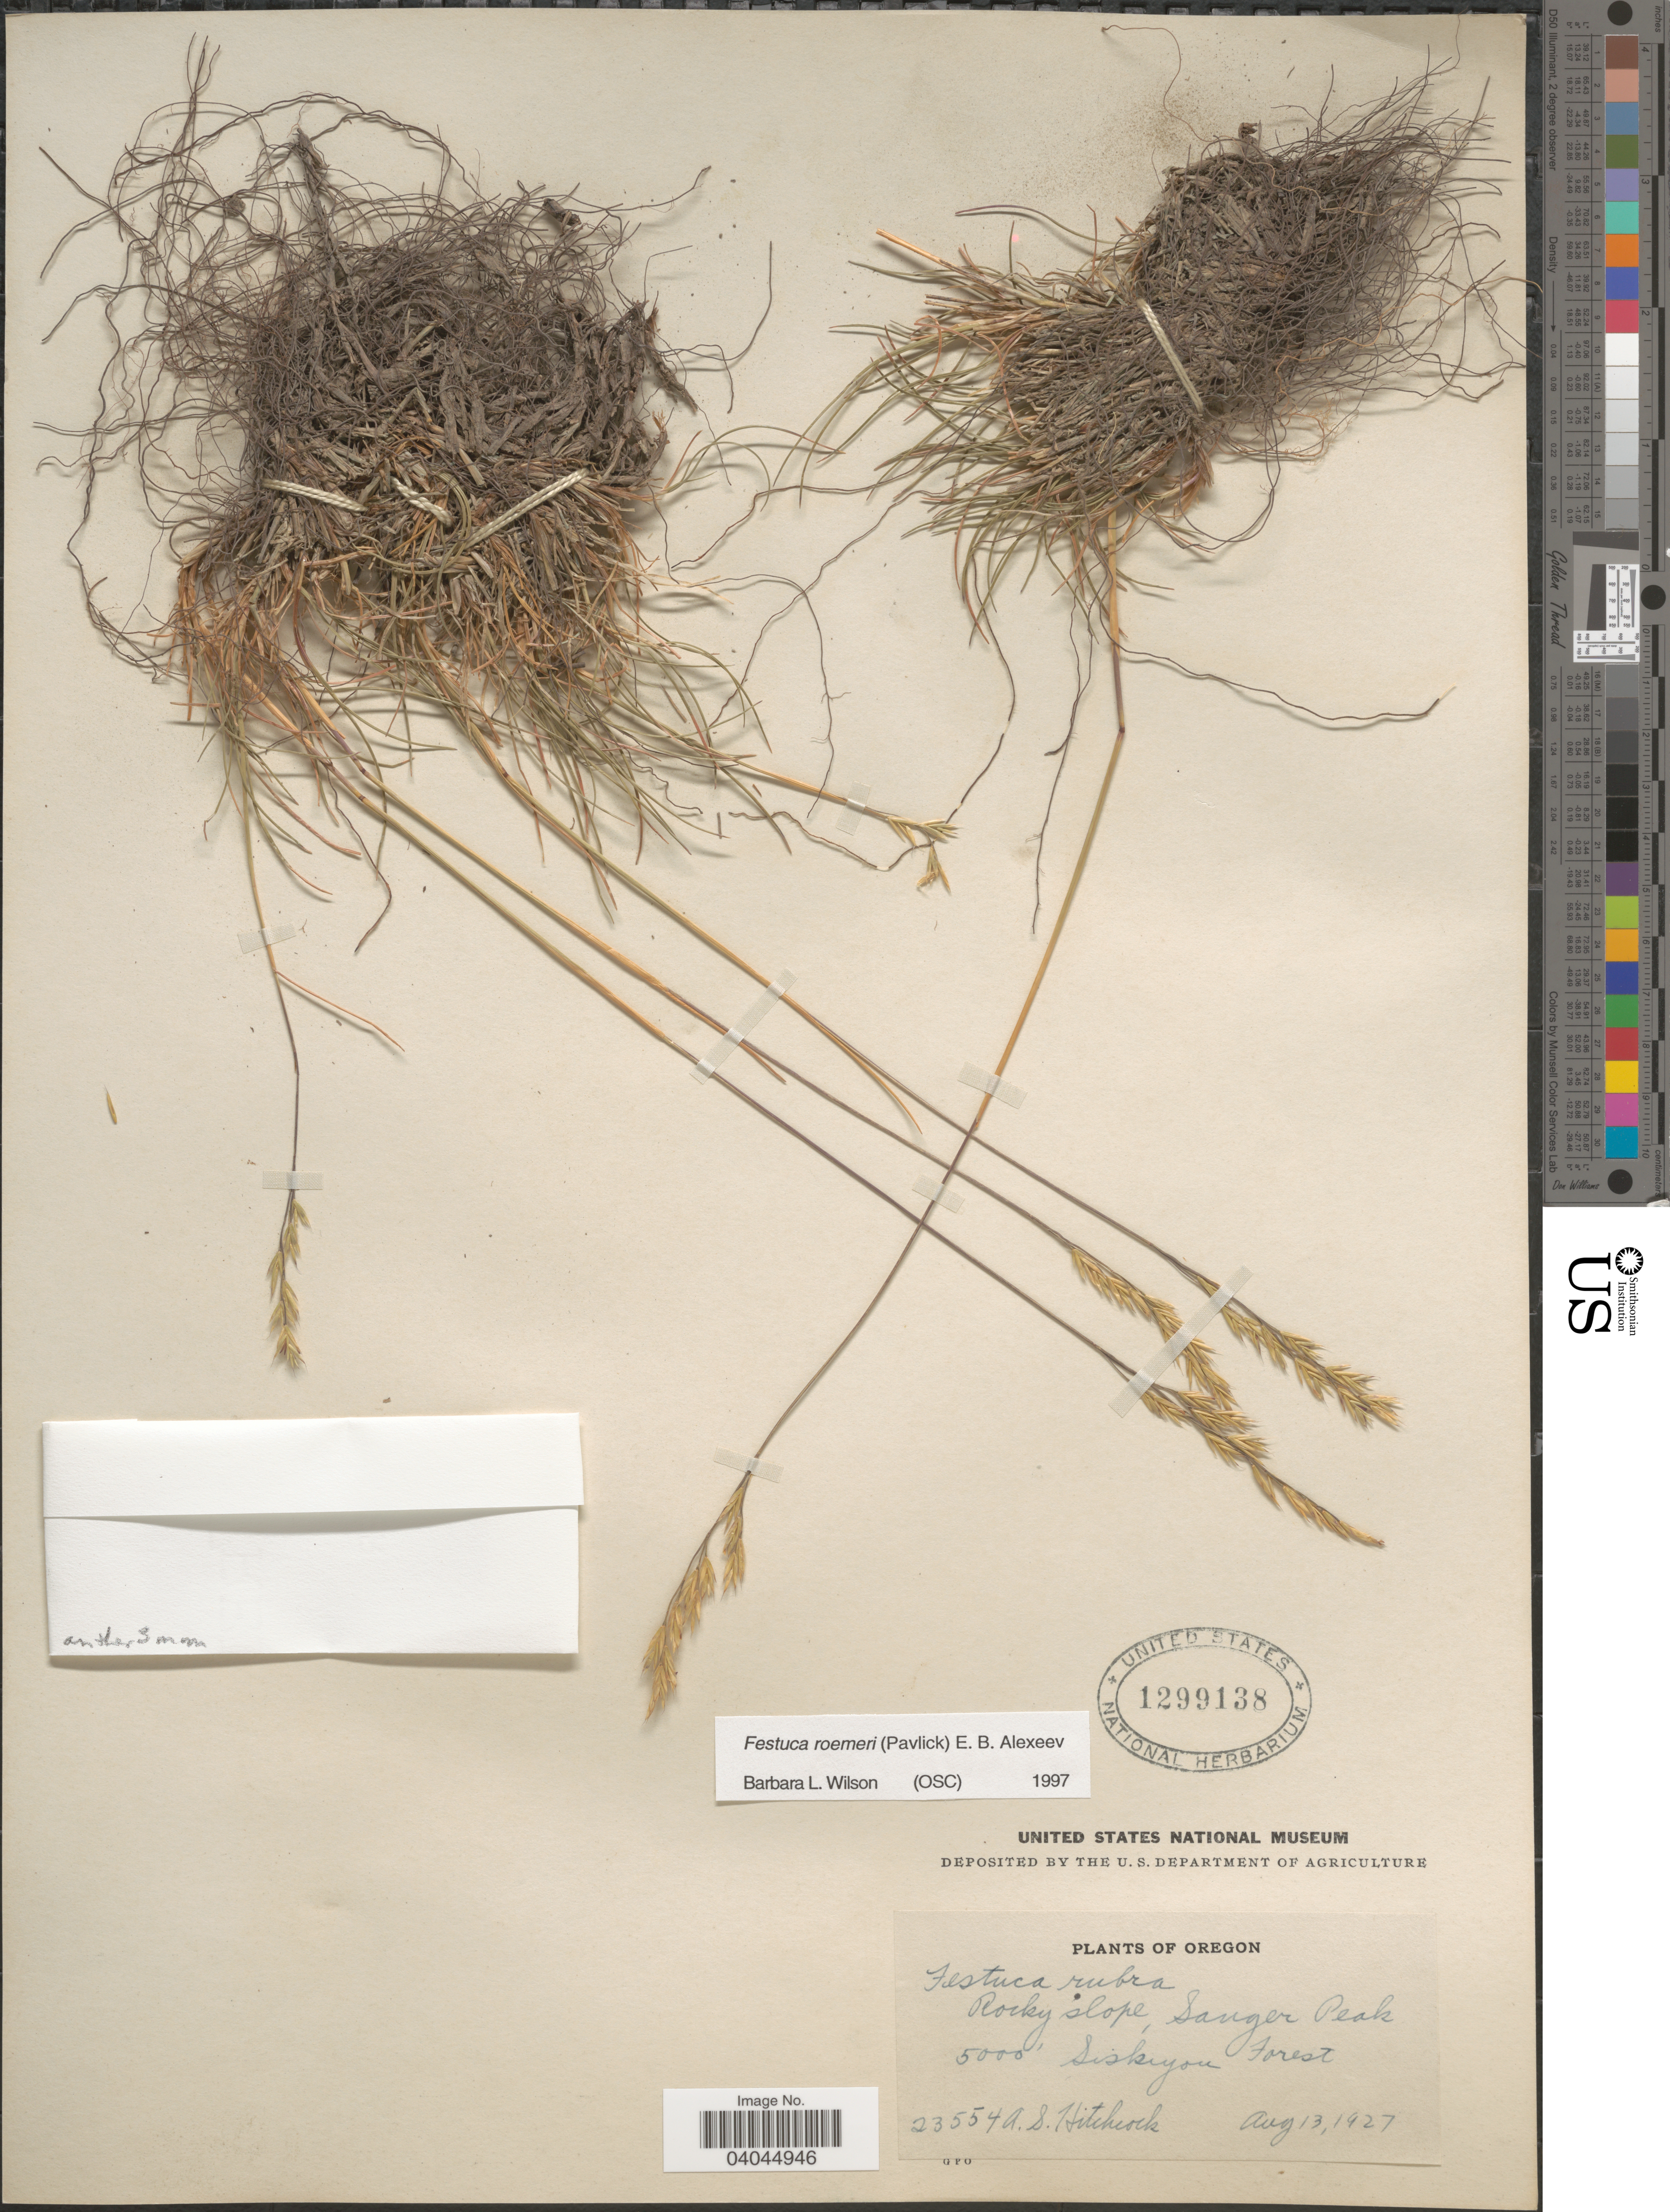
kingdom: Plantae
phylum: Tracheophyta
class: Liliopsida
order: Poales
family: Poaceae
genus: Festuca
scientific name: Festuca roemeri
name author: (Pavlick) E.B. Alexeev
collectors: A. S. Hitchcock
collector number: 23554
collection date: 1927-08-13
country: United States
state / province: Oregon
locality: Rocky slope, Sanger Peak. Siskiyou Forest.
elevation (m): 1524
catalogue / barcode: US 1299138